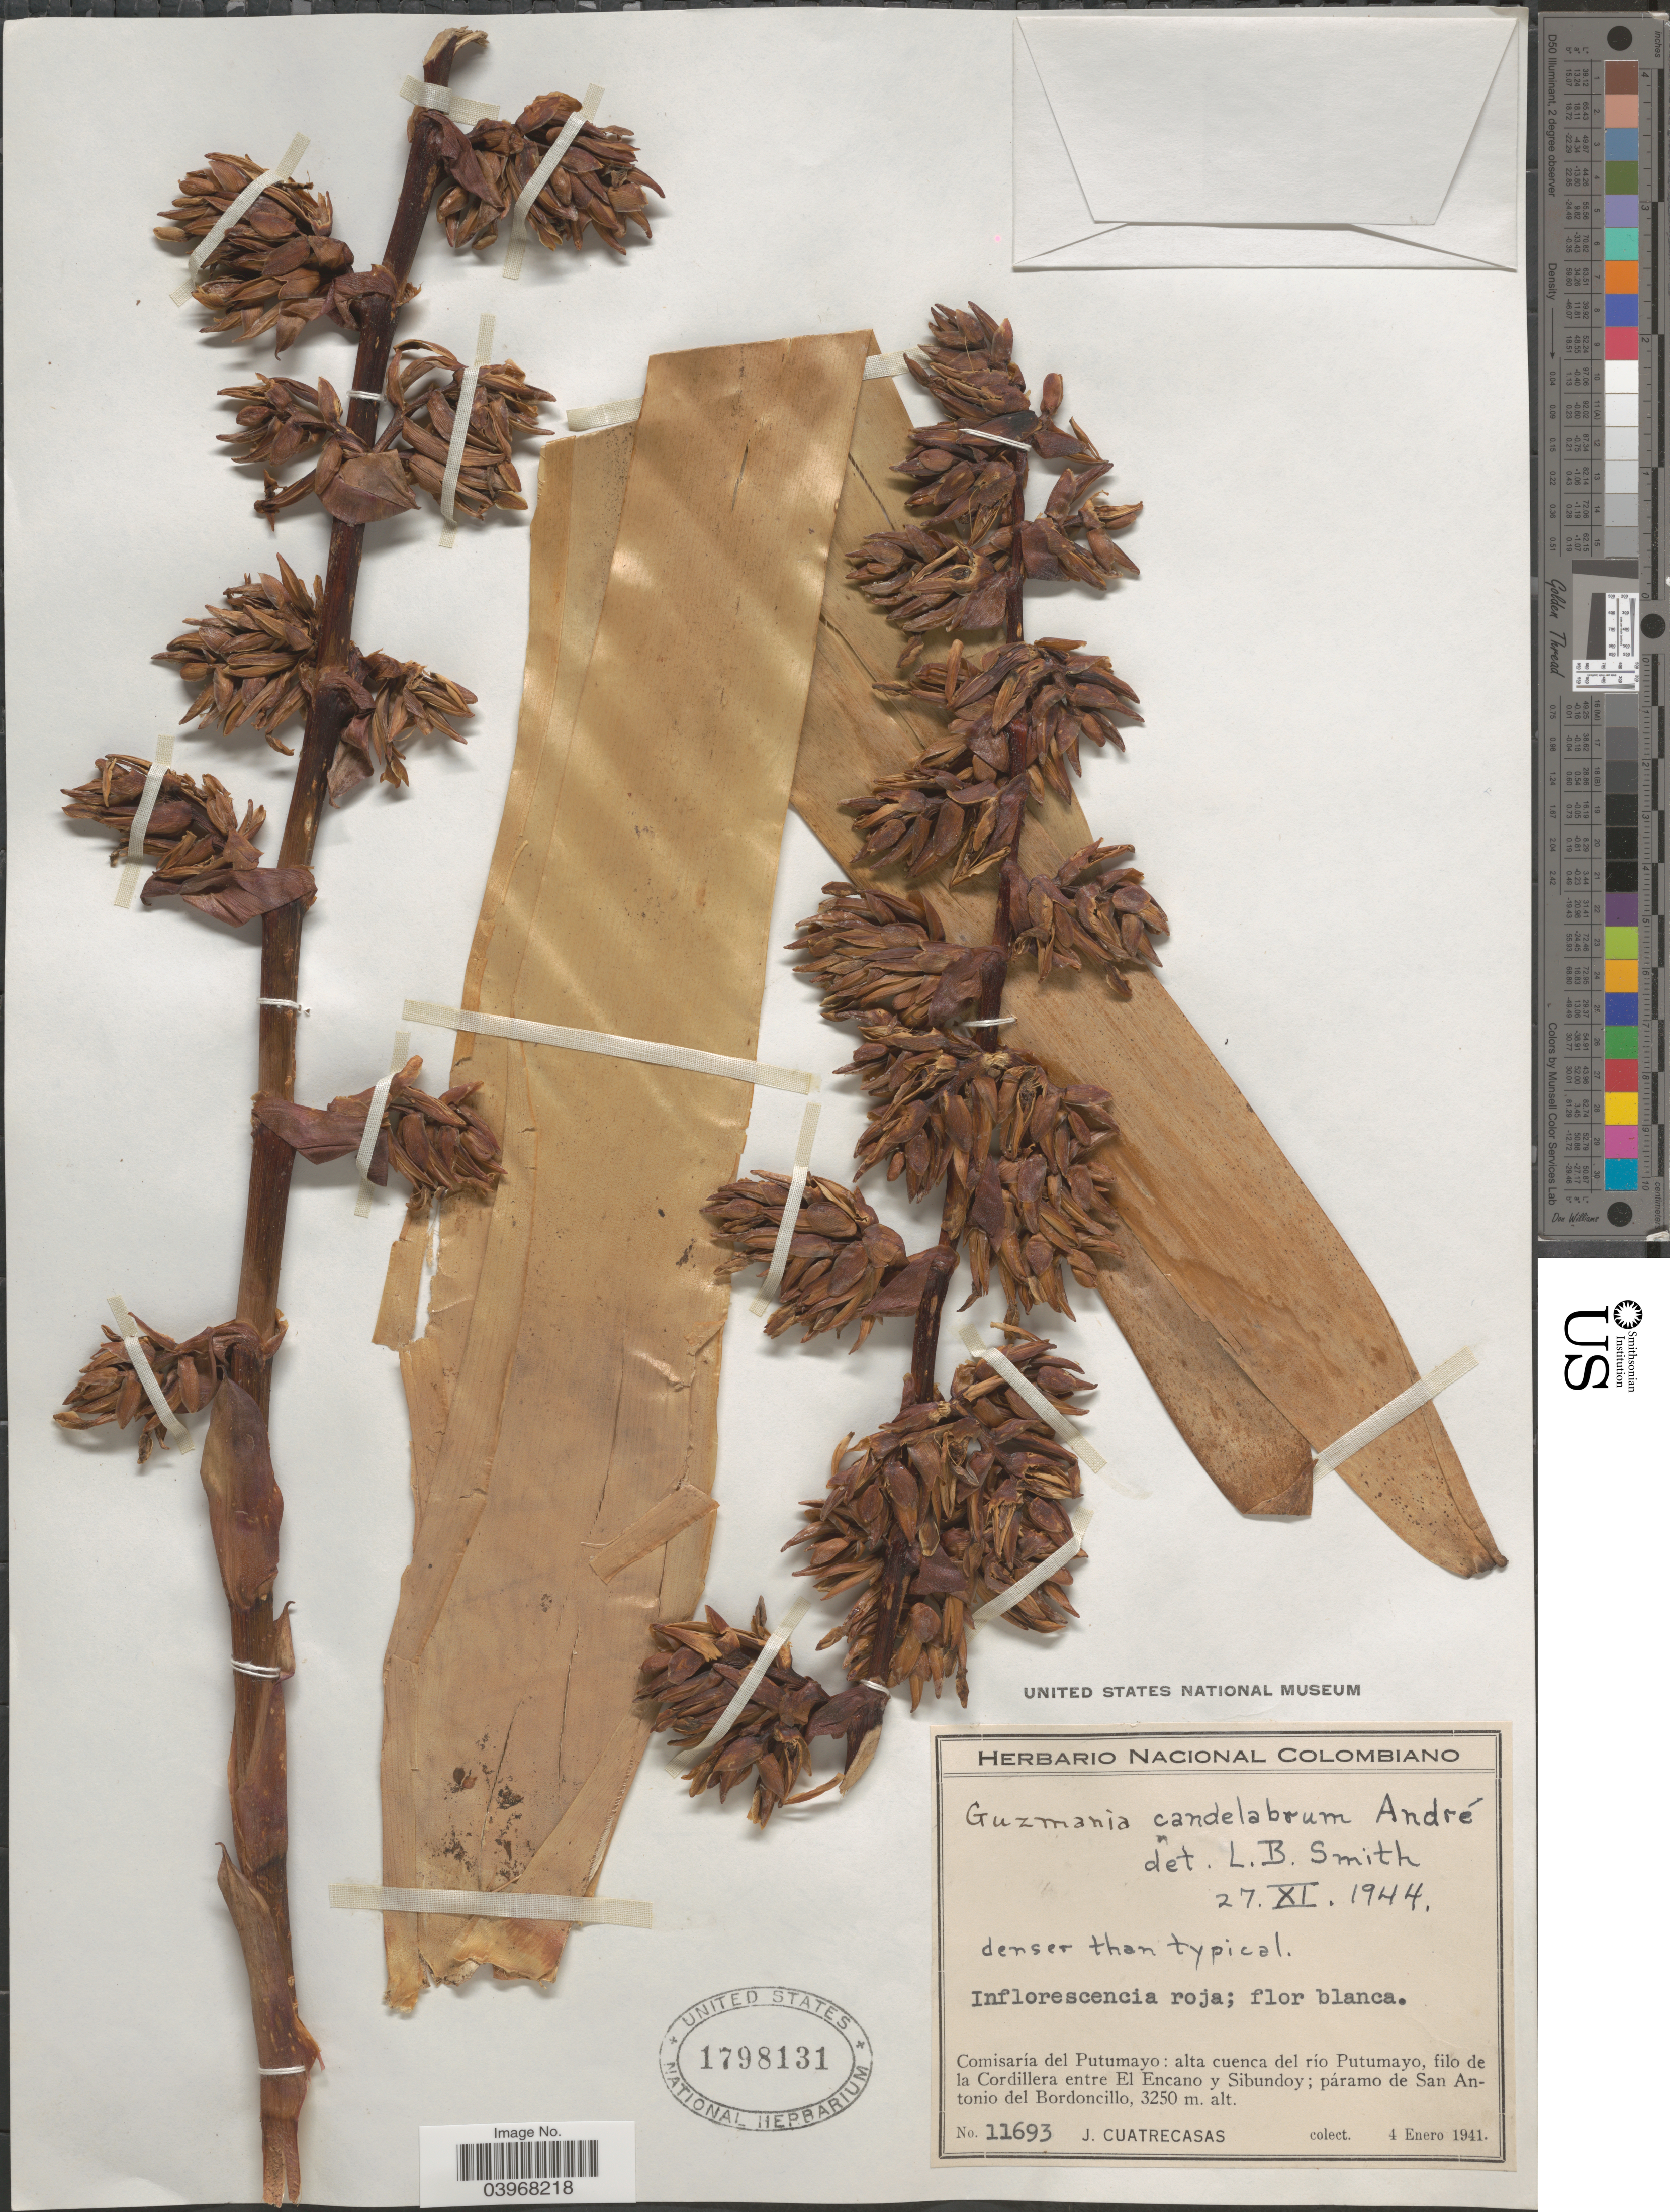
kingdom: Plantae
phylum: Tracheophyta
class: Liliopsida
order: Poales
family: Bromeliaceae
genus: Guzmania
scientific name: Guzmania candelabrum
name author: (André) André ex Mez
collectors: J. Cuatrecasas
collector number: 11693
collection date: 1941-01-04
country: Colombia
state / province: Putumayo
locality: Comisaría del Putumayo: alta cuenca del río Putumayo, filo de la Cordillera entre El Encano y Sibundoy; páramo de San Antonio del Bordoncillo.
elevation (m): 3250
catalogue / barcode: US 1798131